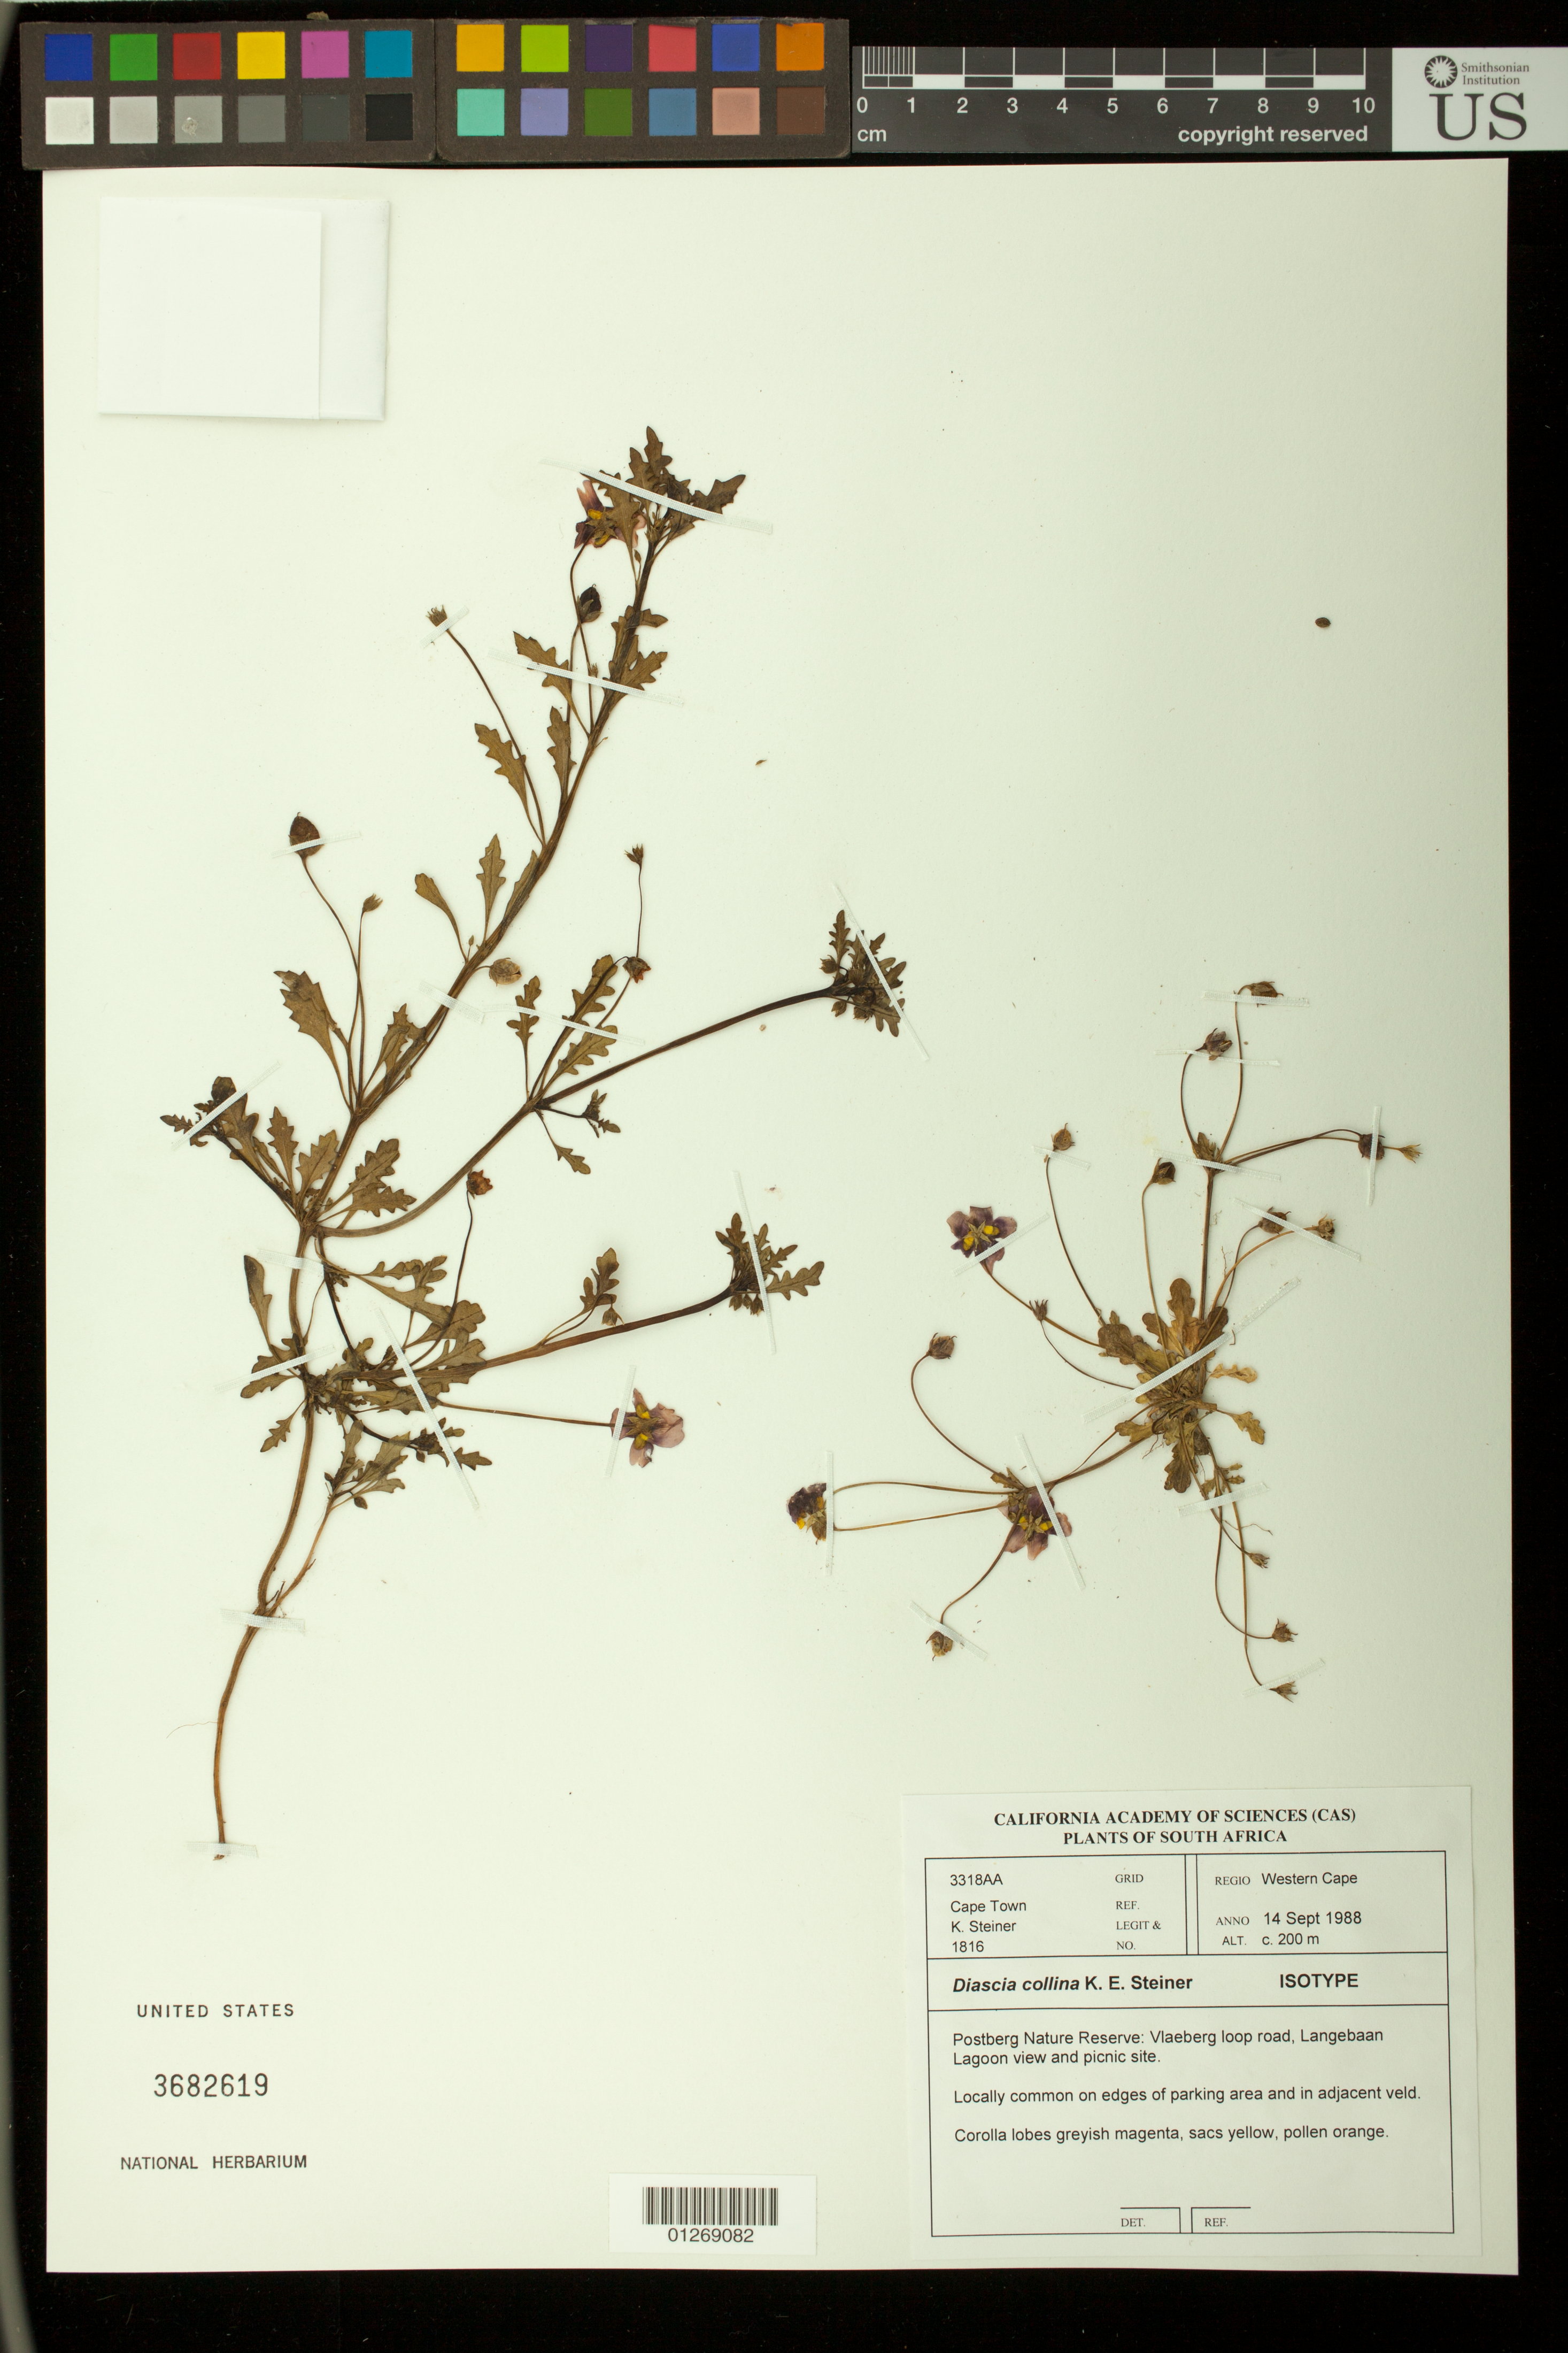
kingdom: Plantae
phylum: Tracheophyta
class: Magnoliopsida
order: Lamiales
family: Scrophulariaceae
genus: Diascia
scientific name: Diascia collina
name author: K.E. Steiner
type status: Isotype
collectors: K. Steiner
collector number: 1816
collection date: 1988-09-14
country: South Africa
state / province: Western Cape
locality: Western Cape. Postberg Nature Reserve: Vlaeberg loop road, Langebaan Lagoon view and picnic site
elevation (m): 200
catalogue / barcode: US 3682619